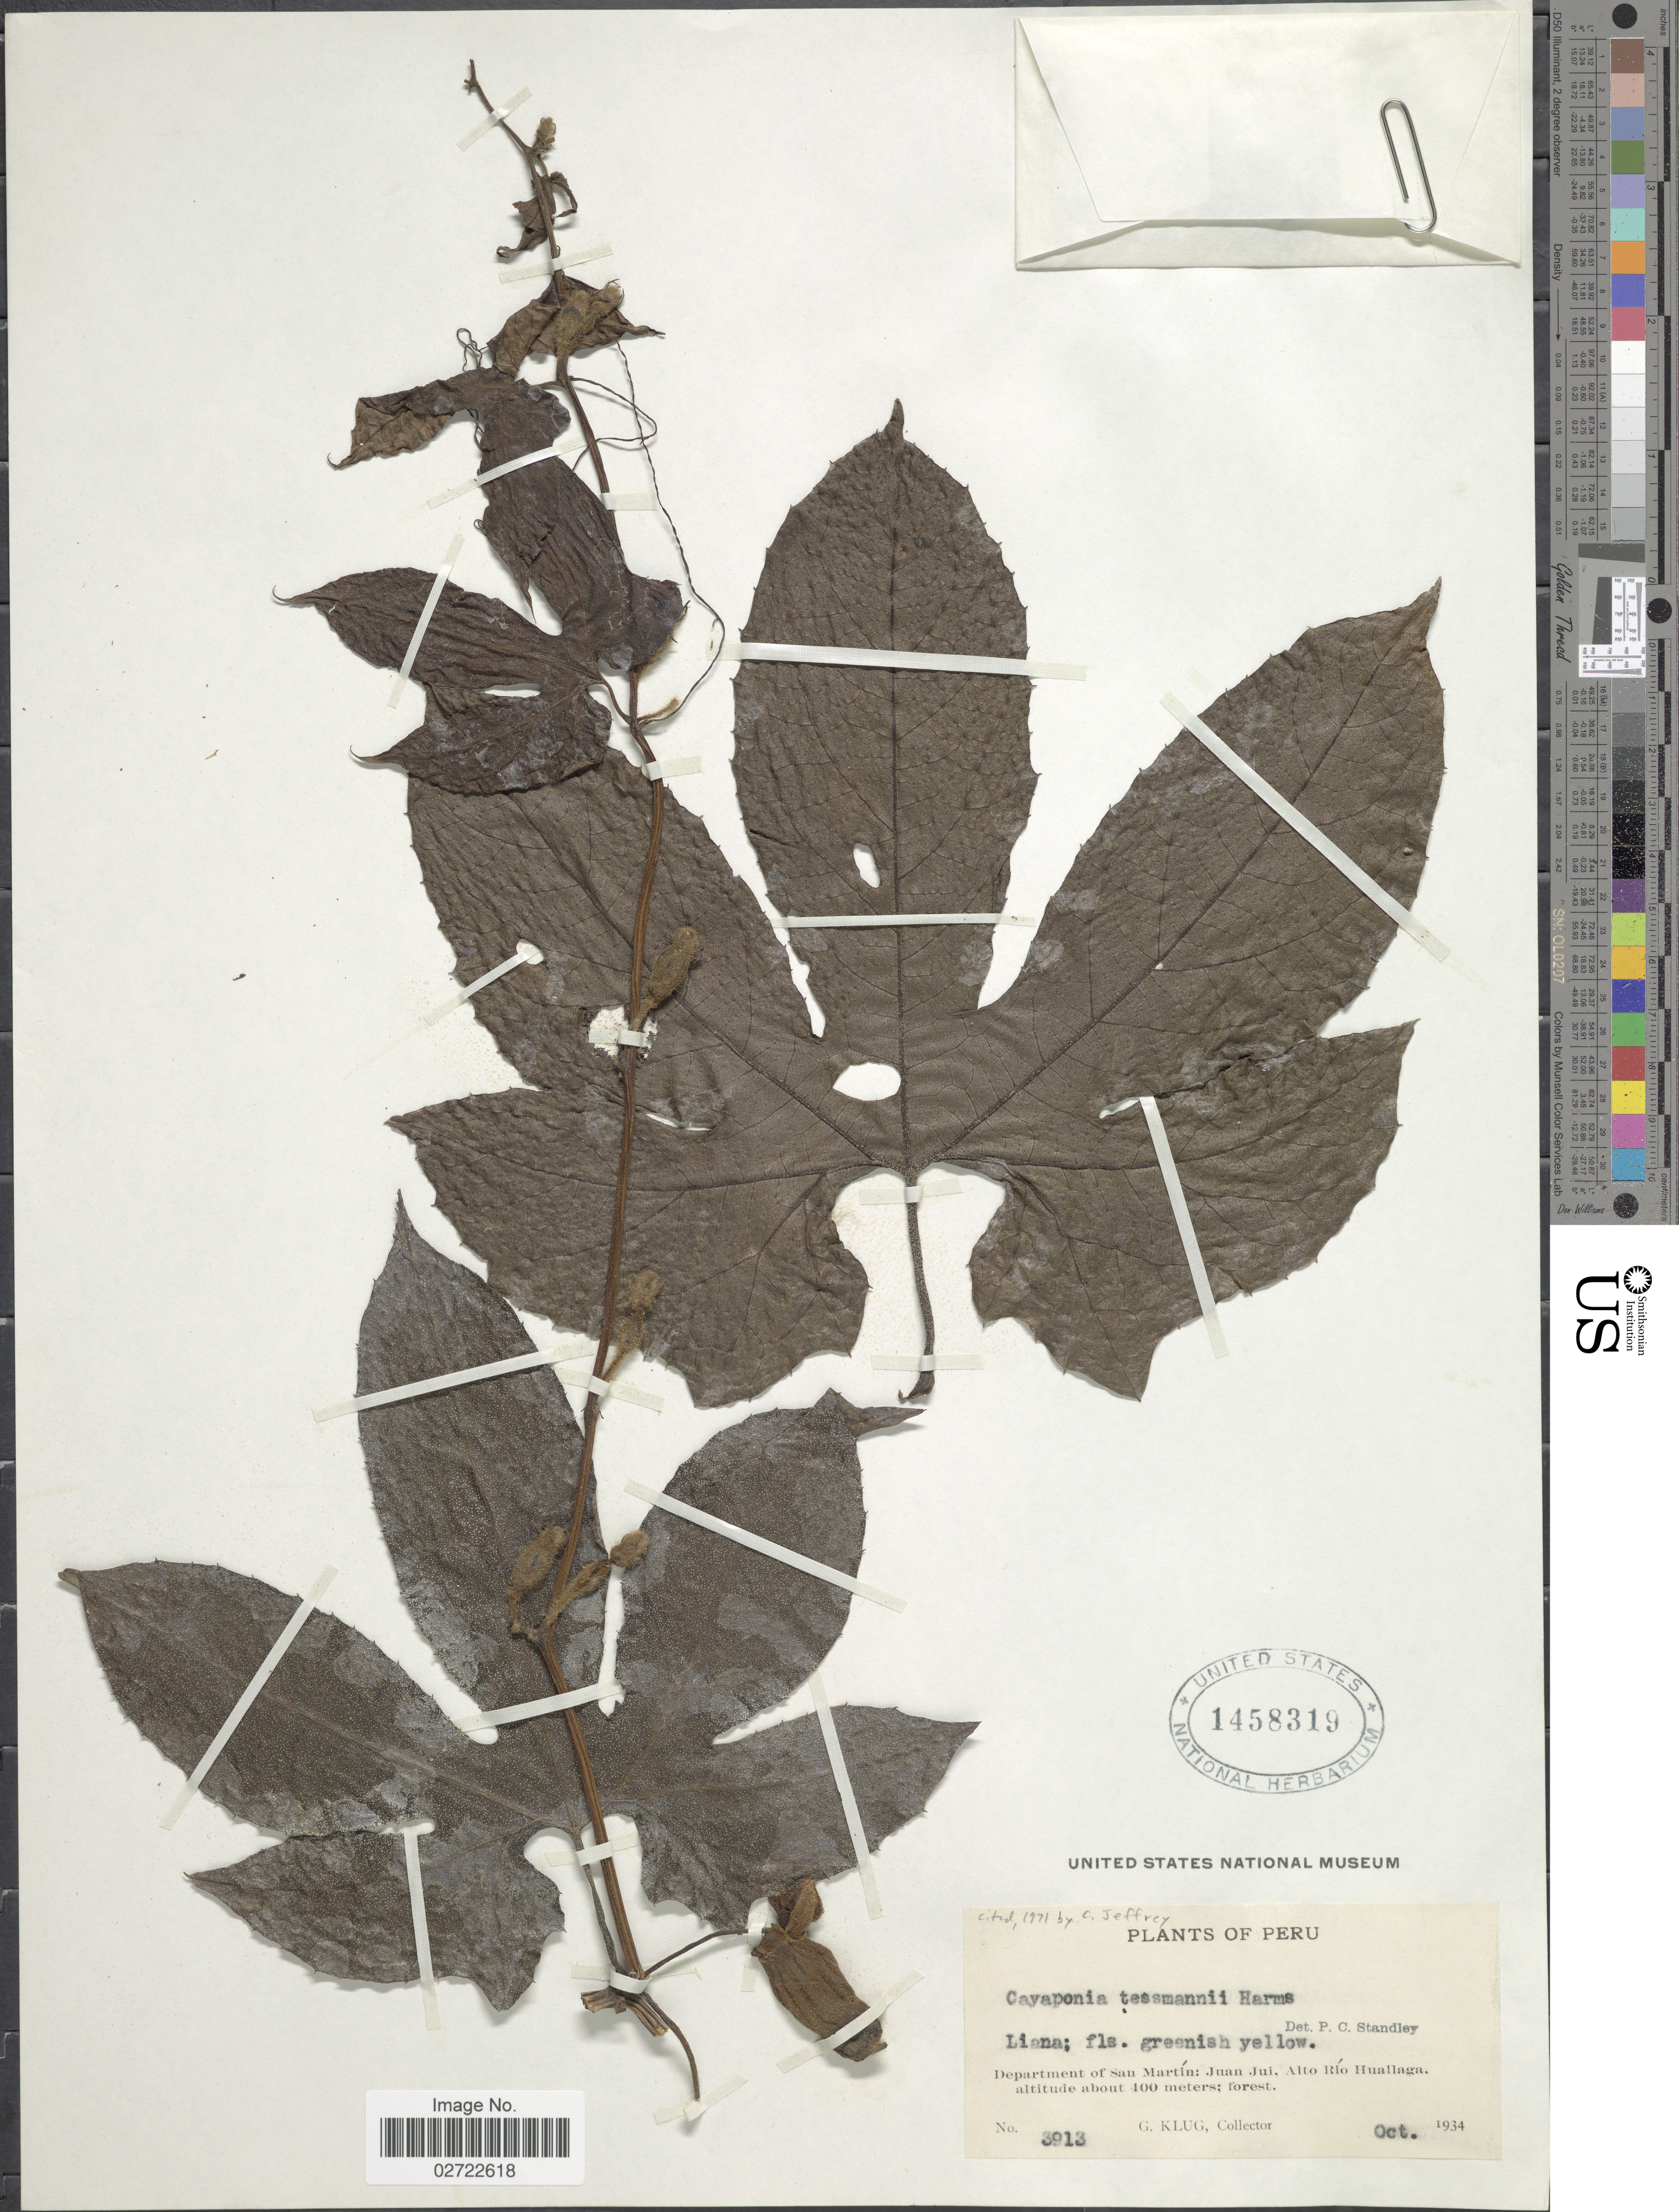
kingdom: Plantae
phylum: Tracheophyta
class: Magnoliopsida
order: Cucurbitales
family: Cucurbitaceae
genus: Cayaponia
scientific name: Cayaponia peruviana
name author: (Poepp. & Endl.) Cogn.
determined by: Nee, Michael H.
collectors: G. Klug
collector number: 3913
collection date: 1934-10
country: Peru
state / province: San Martín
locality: Department of San Martin: Juan Jui, Alto Rio Huallaga.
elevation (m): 400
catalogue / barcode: US 1458319